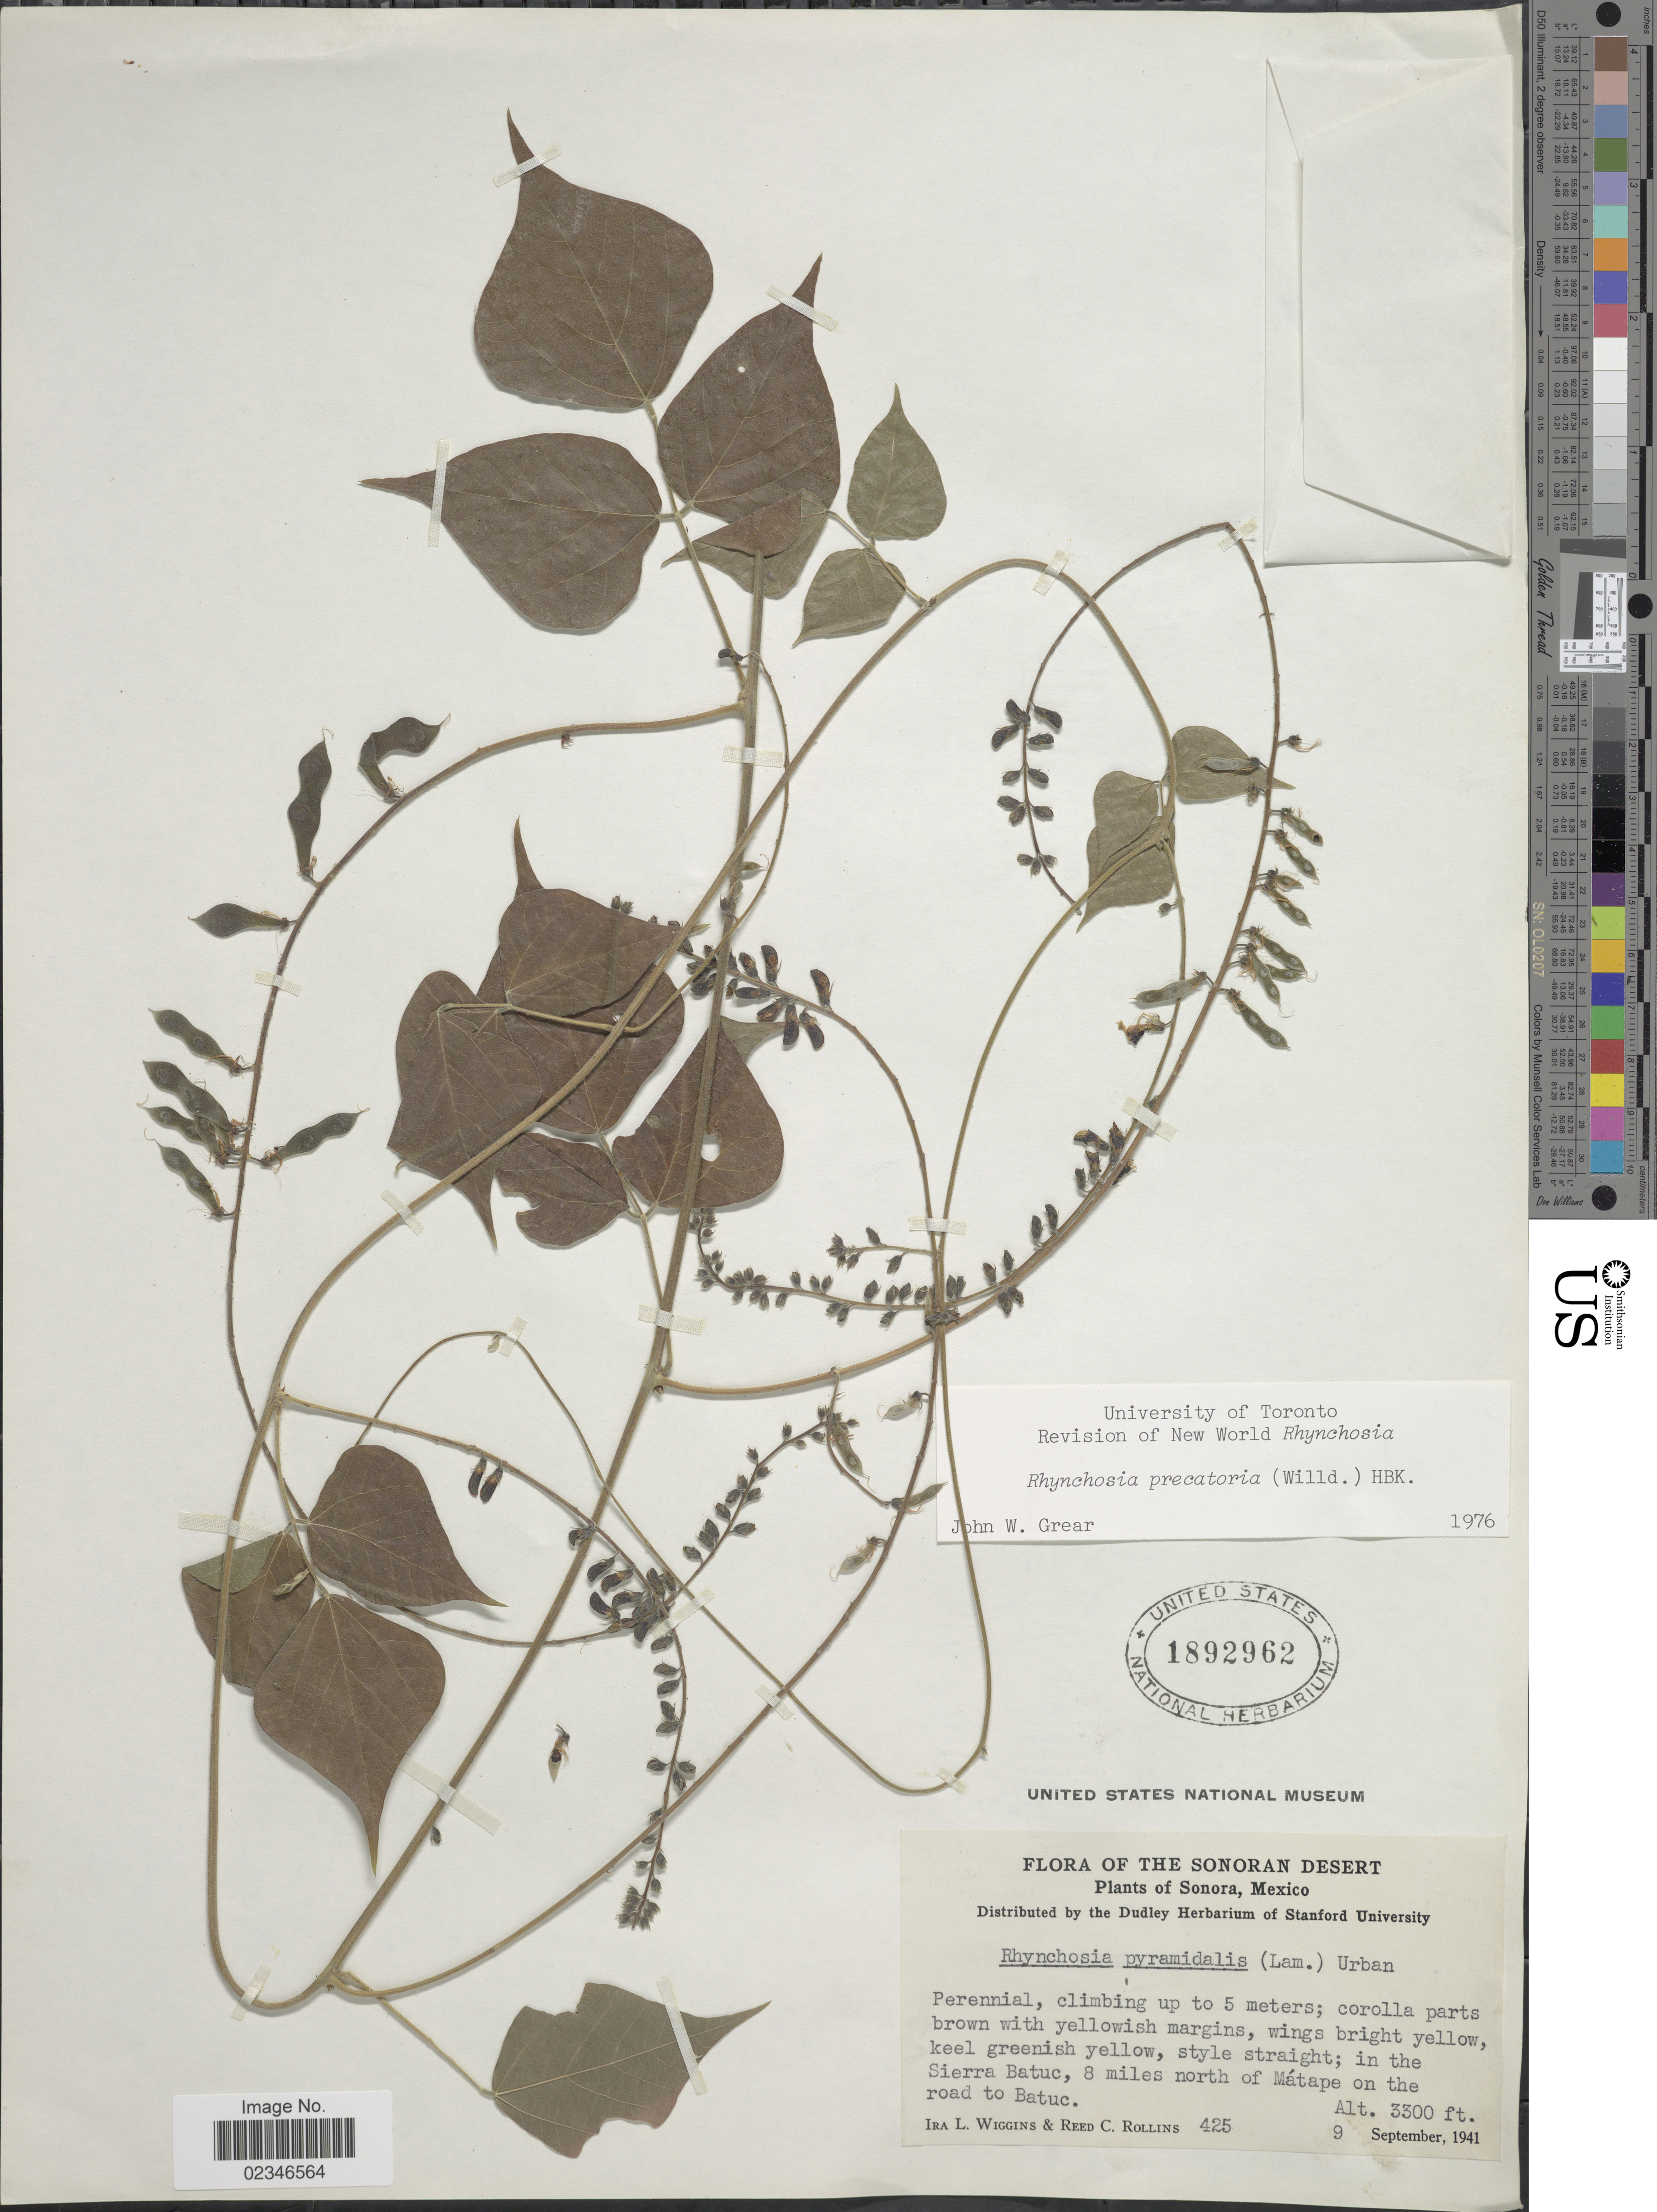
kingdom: Plantae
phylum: Tracheophyta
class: Magnoliopsida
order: Fabales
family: Fabaceae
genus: Rhynchosia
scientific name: Rhynchosia precatoria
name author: (Willd.) DC.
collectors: I. L. Wiggins & R. C. Rollins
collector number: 425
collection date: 1941-09-09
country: Mexico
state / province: Sonora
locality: The Sonoran Desert, In The Sierra Batuc, 8 miles north of Matape on the road to Batuc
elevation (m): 1006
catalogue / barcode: US 1892962